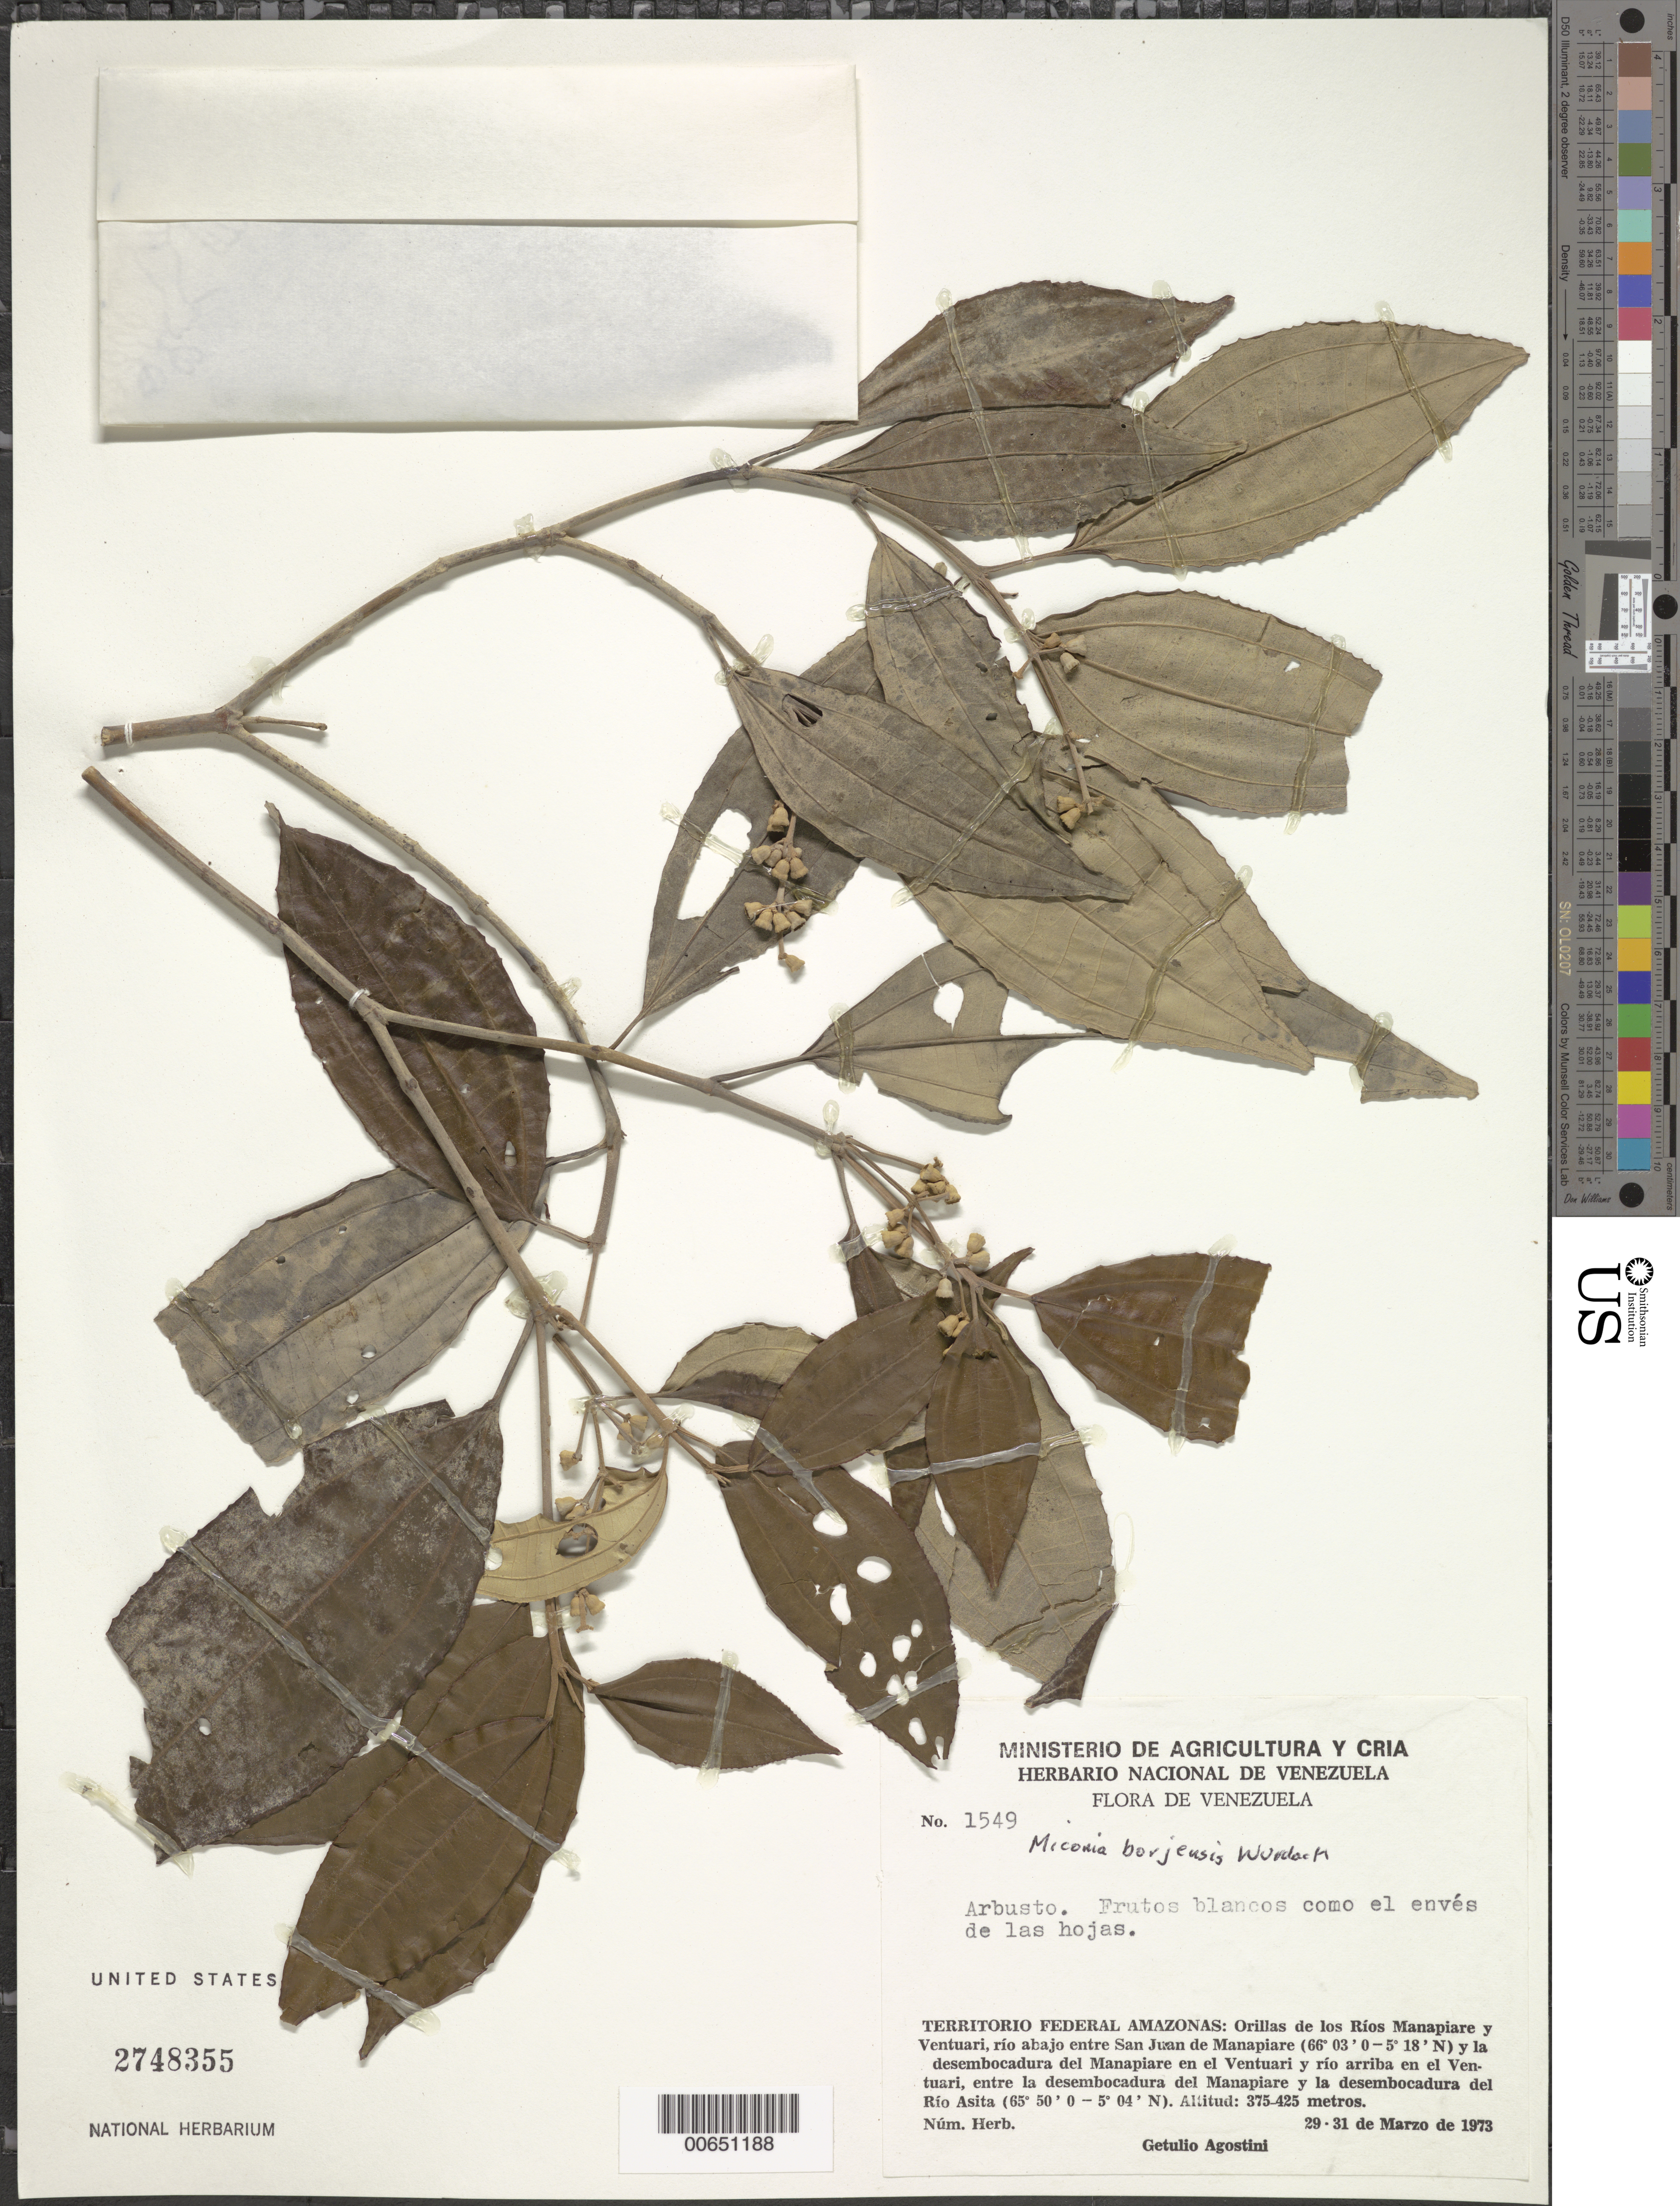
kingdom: Plantae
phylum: Tracheophyta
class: Magnoliopsida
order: Myrtales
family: Melastomataceae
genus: Miconia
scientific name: Miconia borjensis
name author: Wurdack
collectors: G. Agostini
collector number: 1549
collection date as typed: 29-Mar-73 to 31-Mar-73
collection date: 1973-03-29/1973-03-31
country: Venezuela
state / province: Amazonas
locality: Ríos Manapiare y Ventuari, río abajo entre San Juan de Manapiare y la desembocadura del Manapiare y la desembocadura del Río Asita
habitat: Riverbank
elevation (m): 375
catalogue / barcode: US 2748355